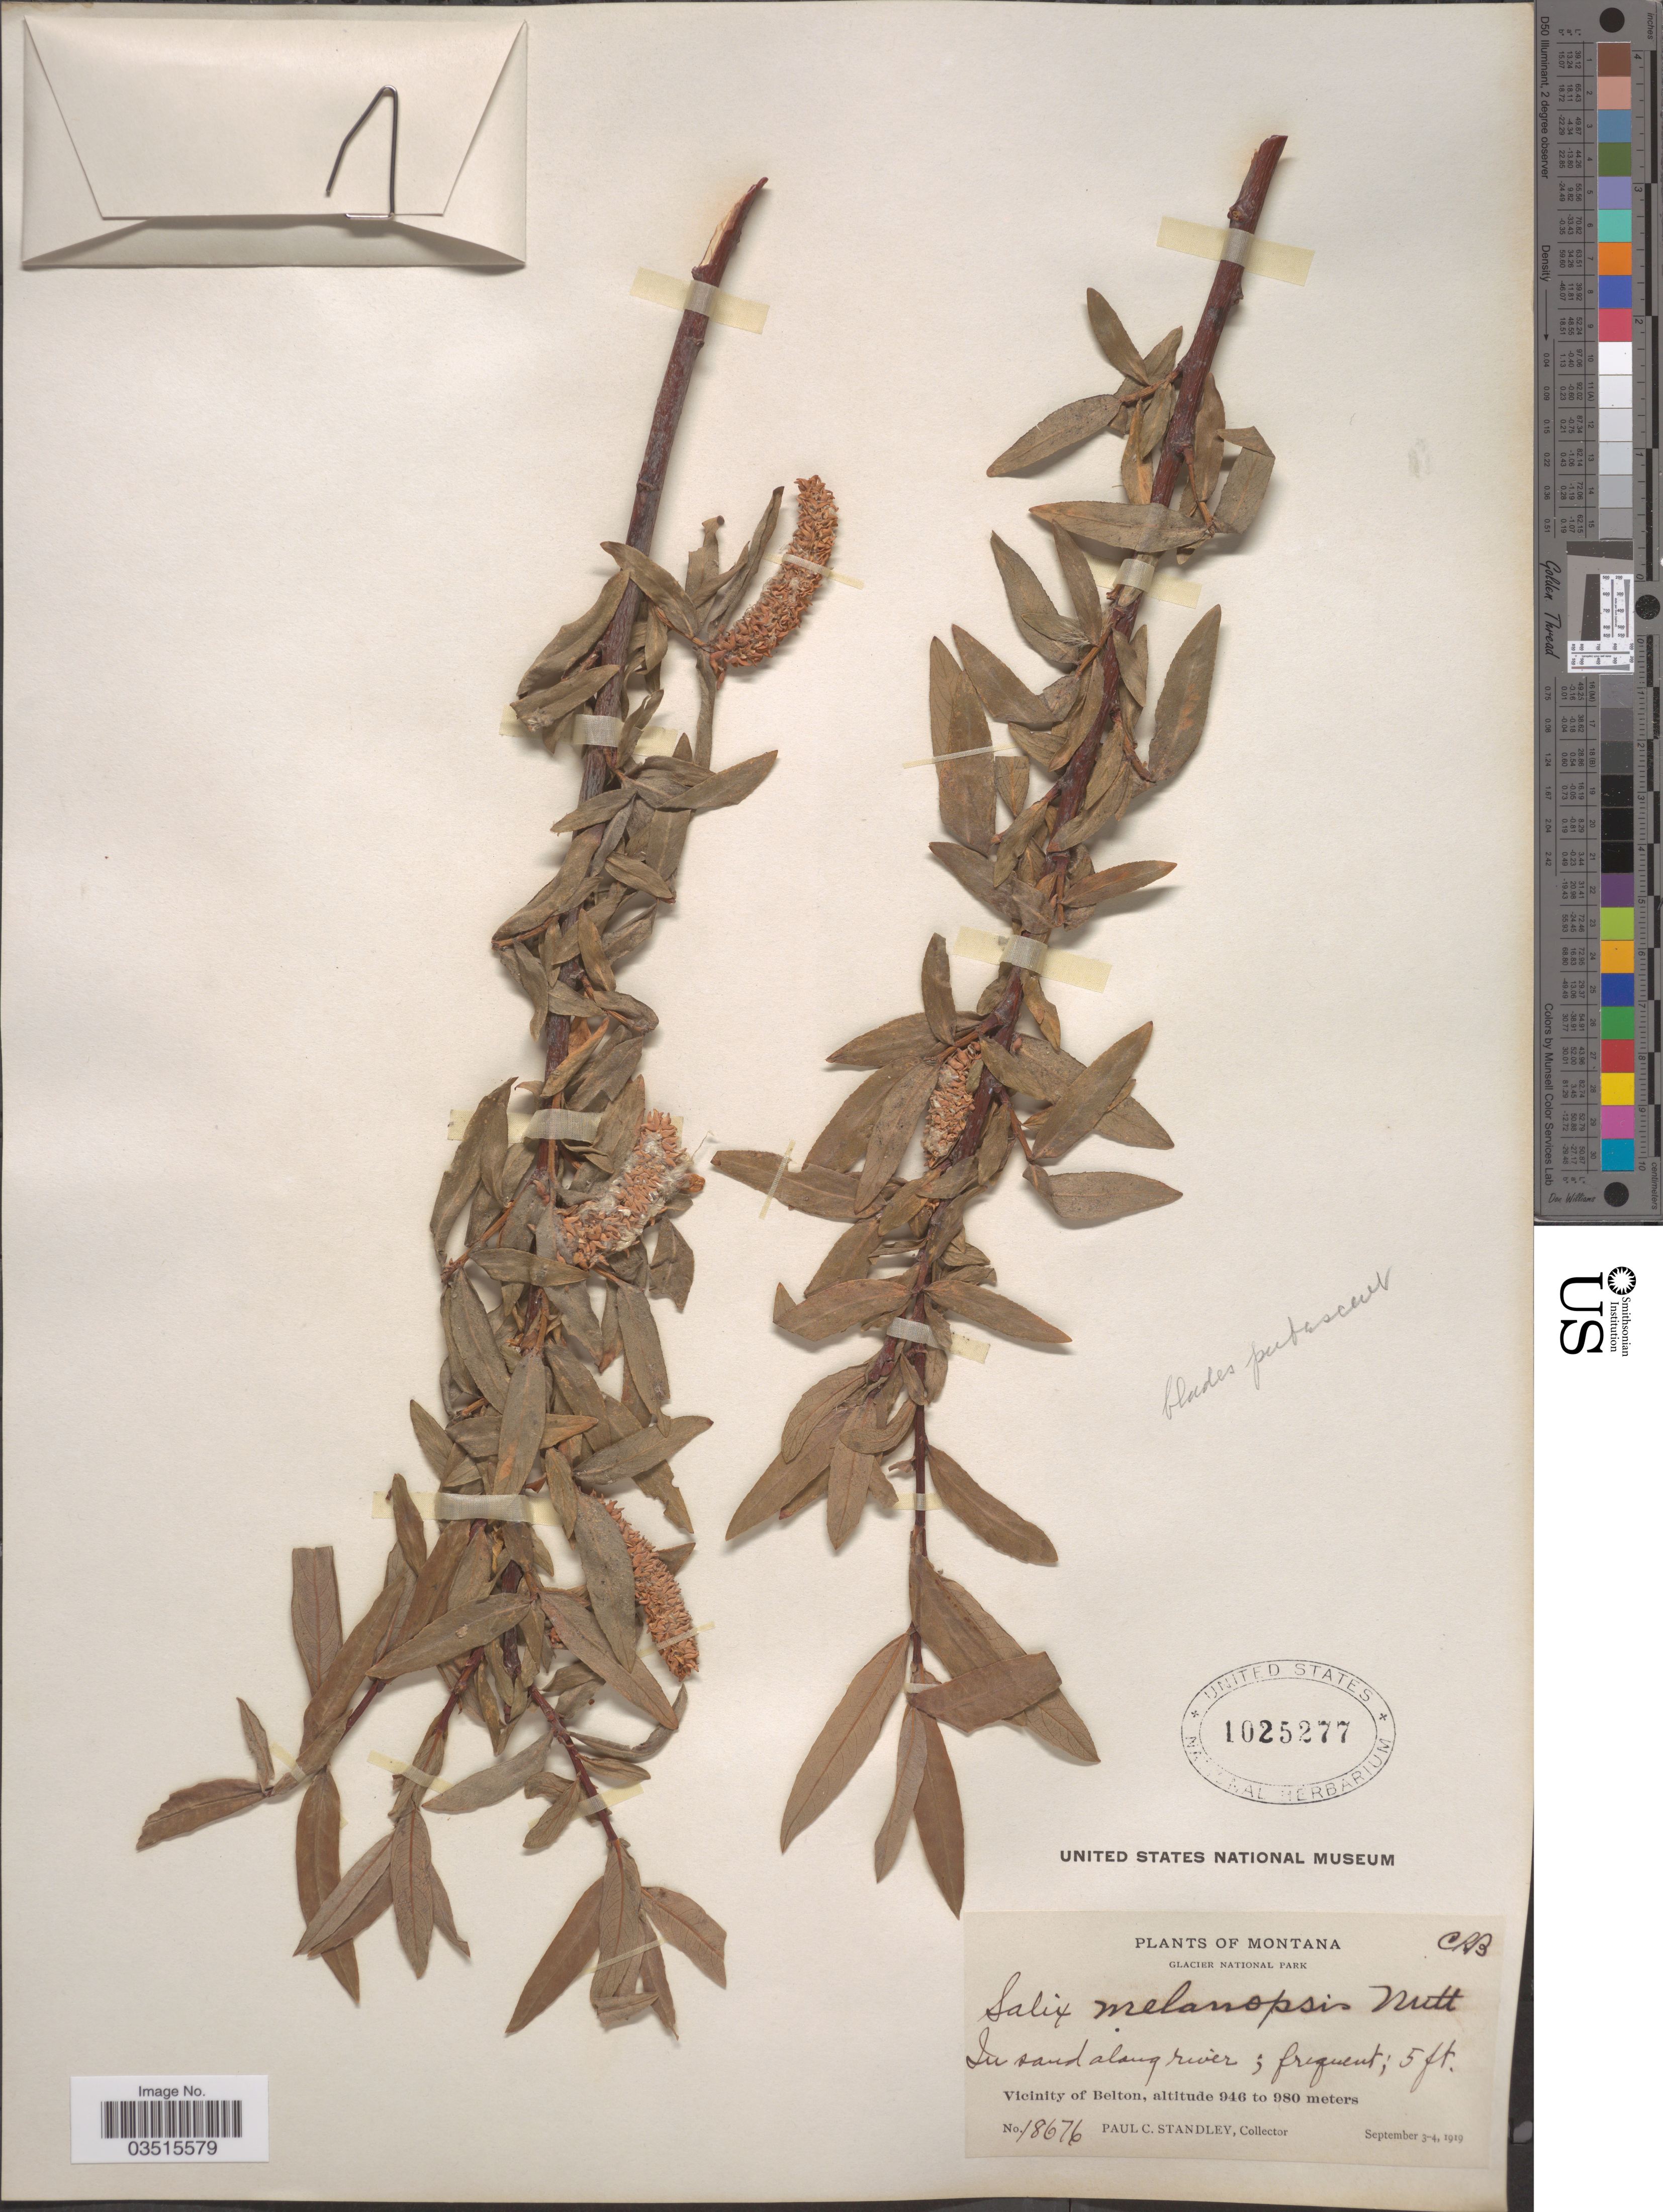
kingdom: Plantae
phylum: Tracheophyta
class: Magnoliopsida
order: Malpighiales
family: Salicaceae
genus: Salix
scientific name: Salix melanopsis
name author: Nutt.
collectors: P. C. Standley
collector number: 18676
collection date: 1919-09-03/1919-09-04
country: United States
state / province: Montana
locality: Glacier National Park. In sand along river. Vicinity of Belton.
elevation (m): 946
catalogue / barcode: US 1025277